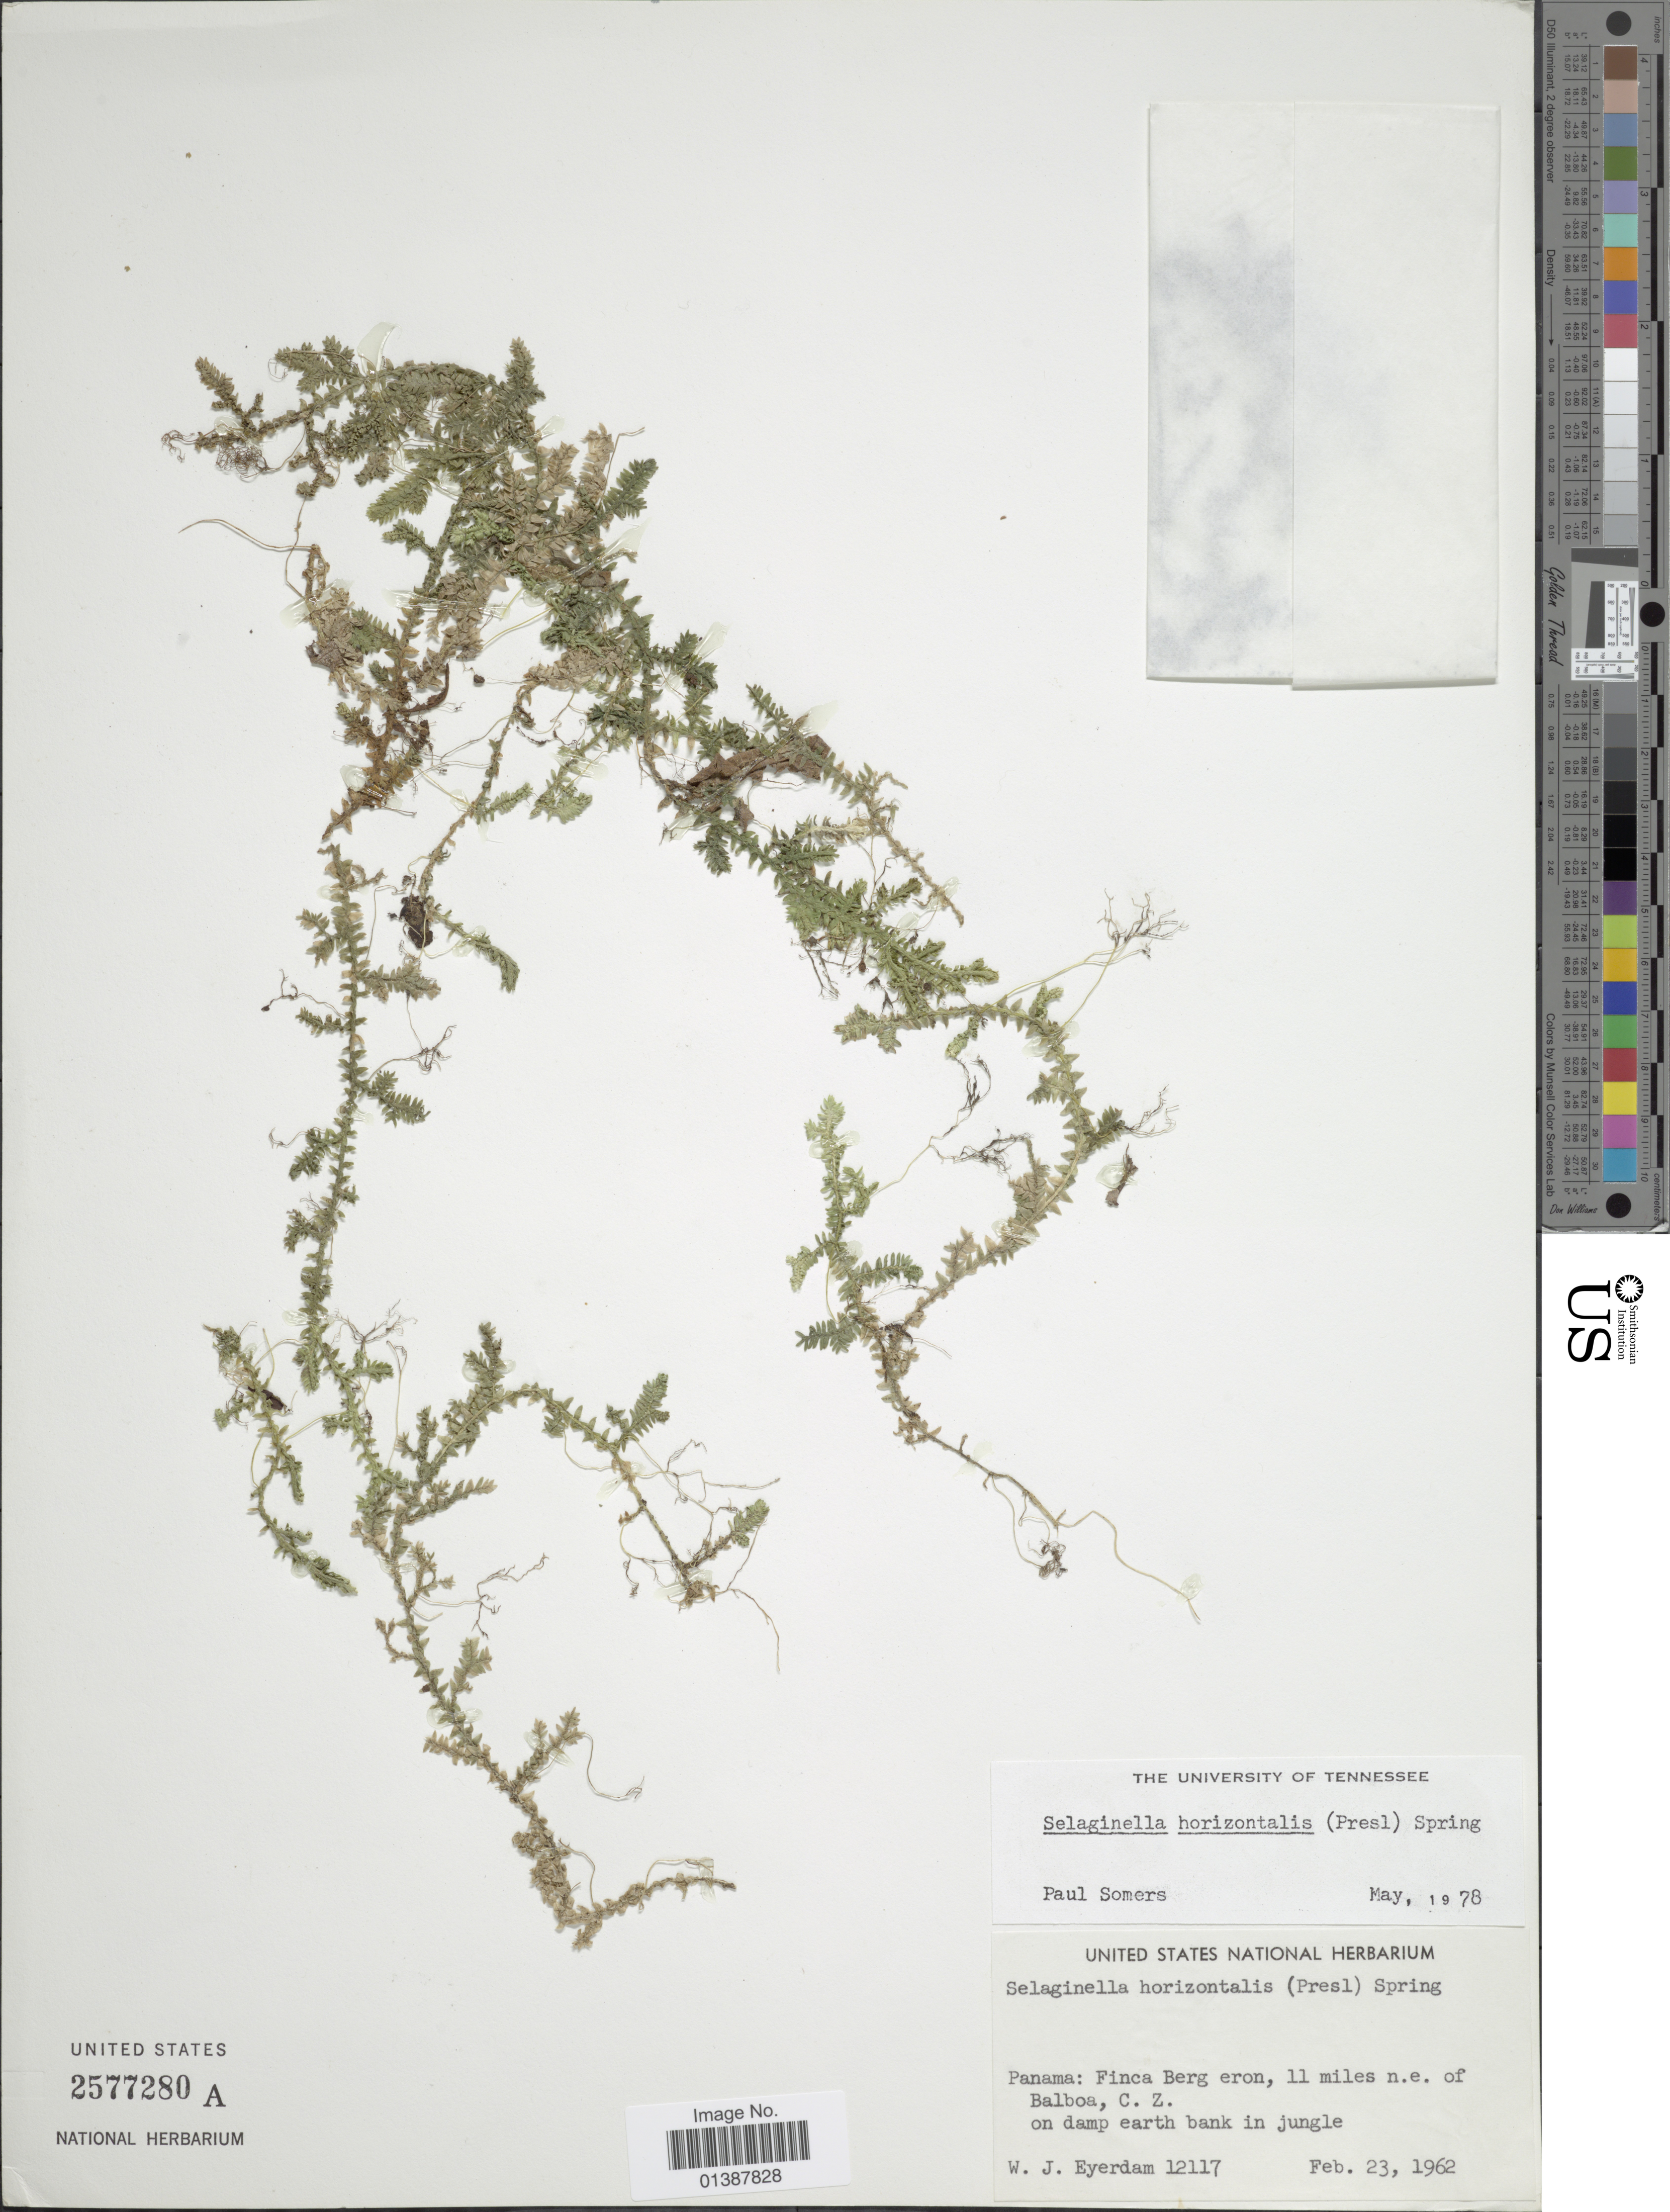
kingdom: Plantae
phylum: Tracheophyta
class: Lycopodiopsida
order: Selaginellales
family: Selaginellaceae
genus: Selaginella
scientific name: Selaginella horizontalis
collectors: W. J. Eyerdam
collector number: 12117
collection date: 1962-02-23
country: Panama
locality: Finca Berg eron, 11 miles n.e. of Balboa, C.Z.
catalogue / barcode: US 2577280A